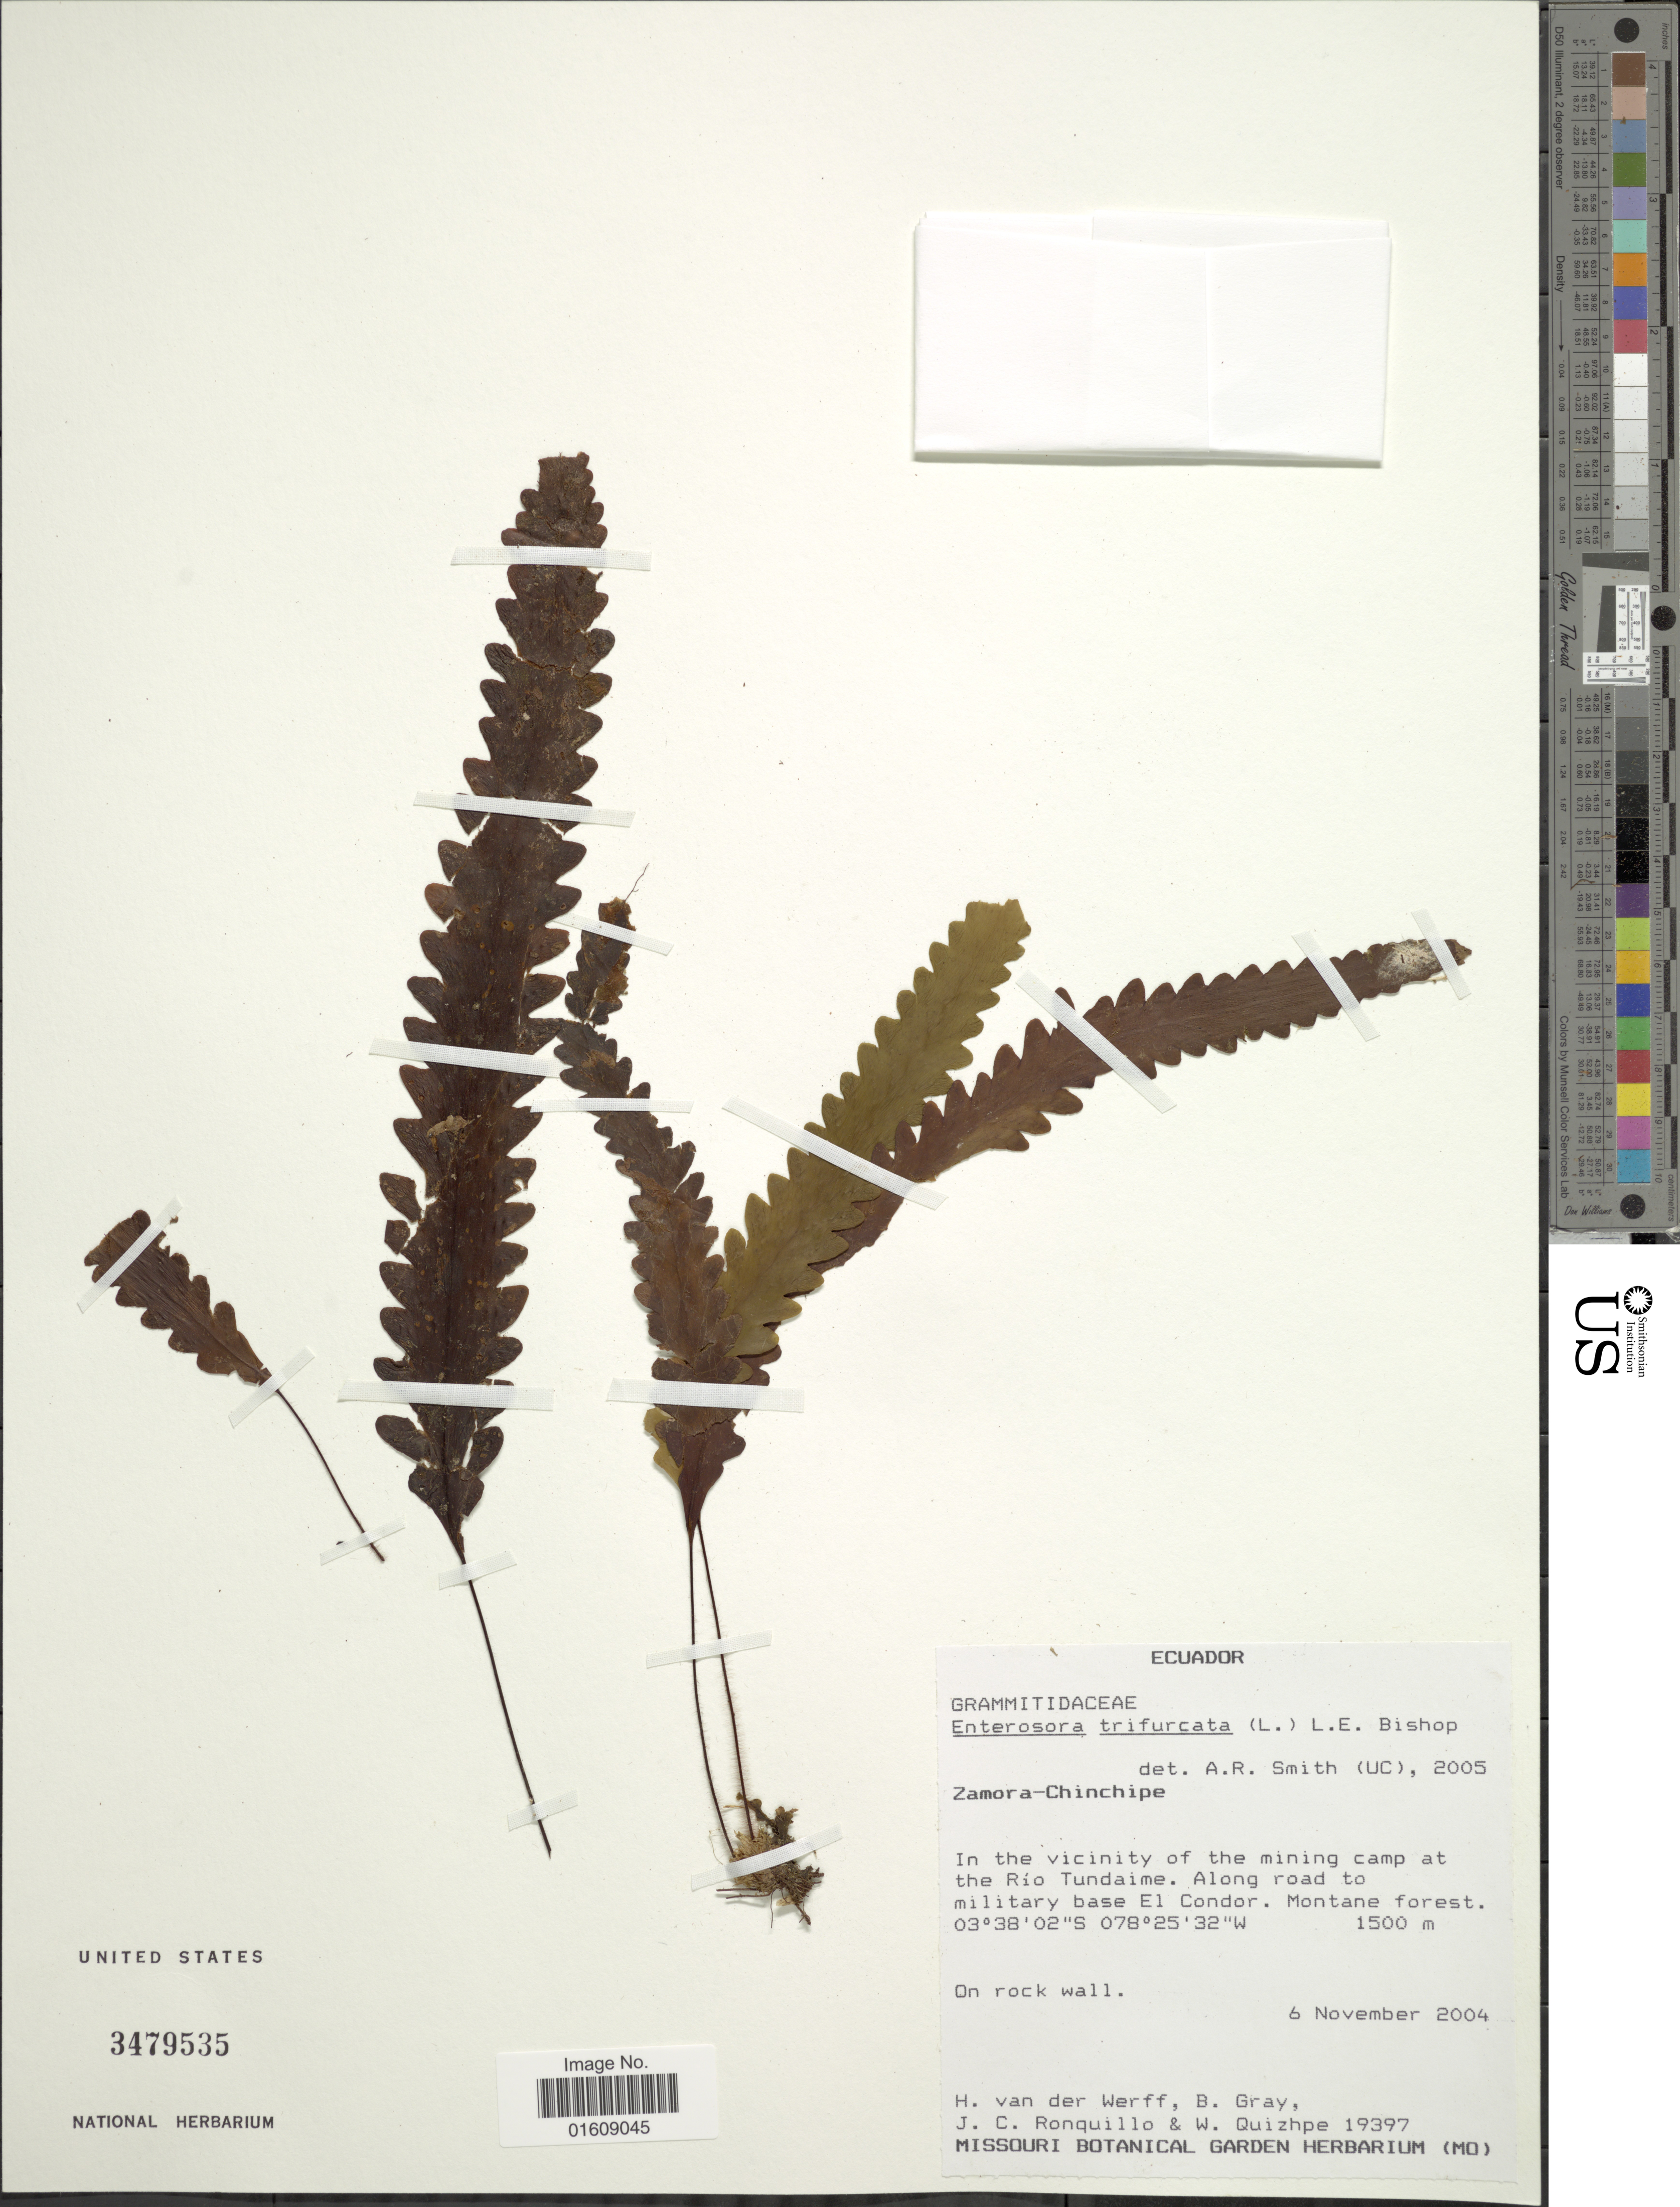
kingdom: Plantae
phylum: Tracheophyta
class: Polypodiopsida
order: Polypodiales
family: Polypodiaceae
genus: Enterosora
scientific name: Enterosora trifurcata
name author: (L.) L.E. Bishop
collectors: H. van der Werff, B. Gray, J. Ronquillo & W. Quizhpe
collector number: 19397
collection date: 2004-11-06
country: Ecuador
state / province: Zamora-Chinchipe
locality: Ecuador, Zamora-Chinchipe, in the vicinity of the mining camp at the Río Tundaime. Along road to military base El Condor.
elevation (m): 1500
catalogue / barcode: US 3479535